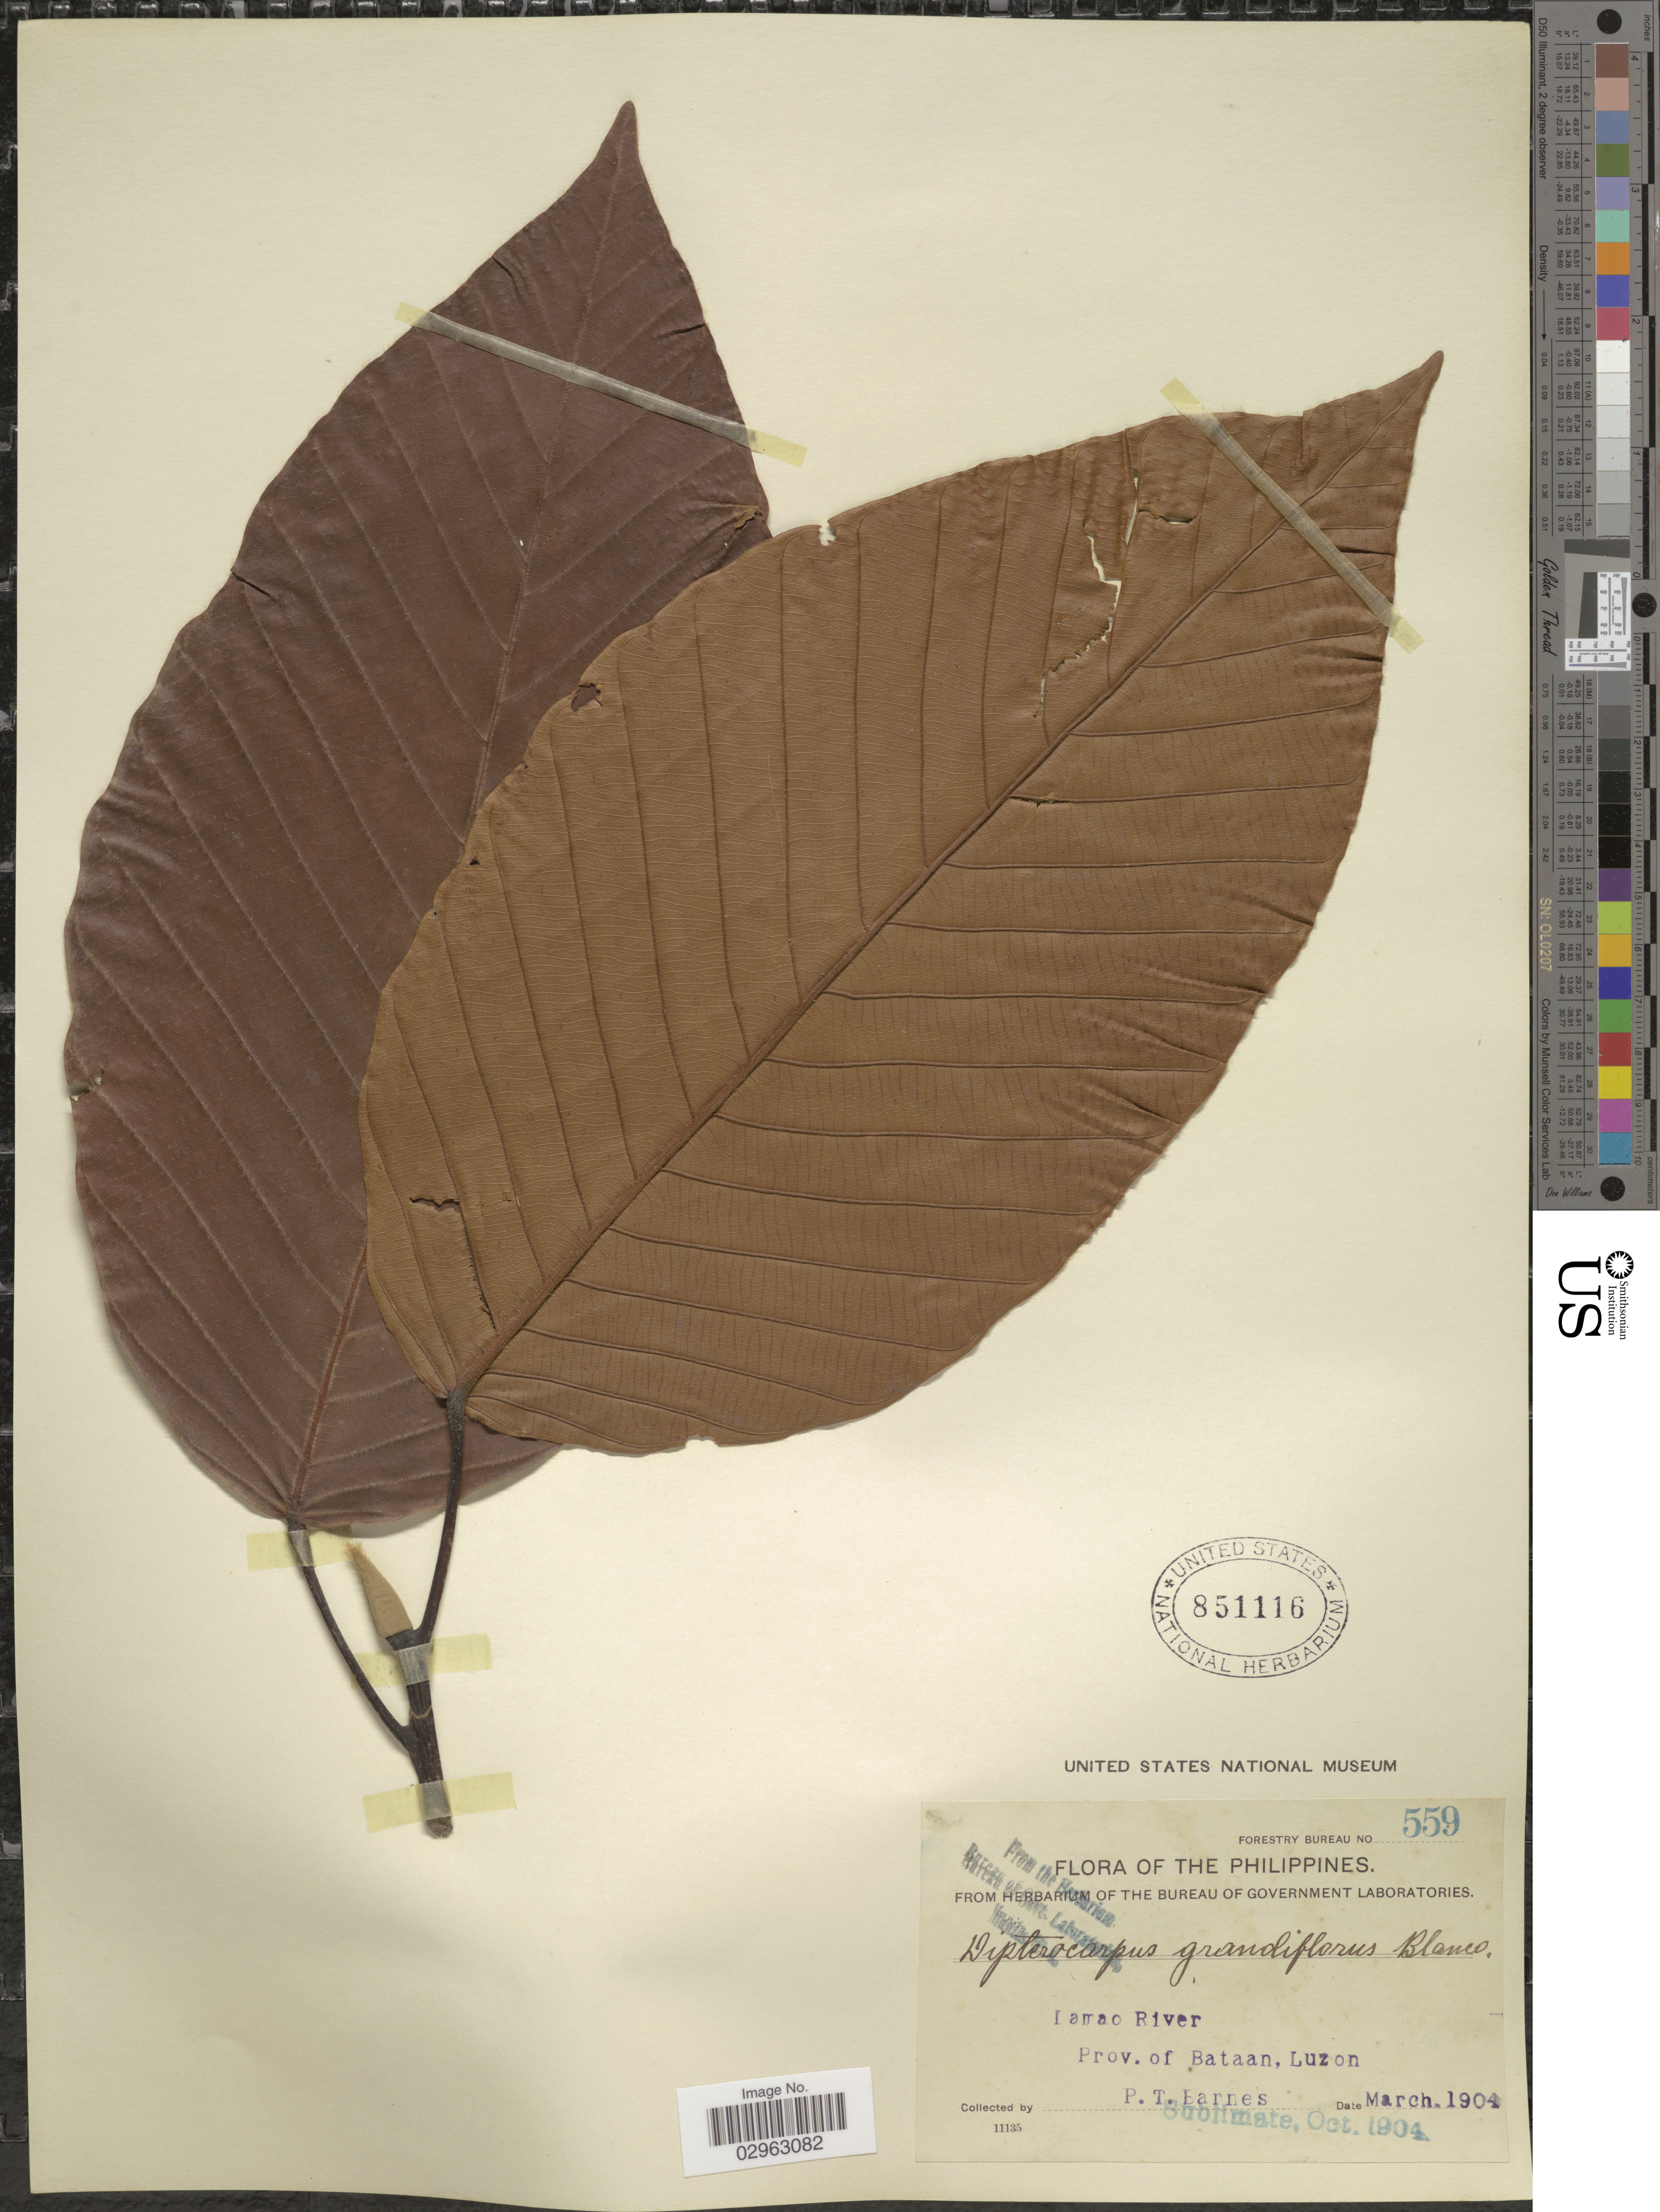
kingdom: Plantae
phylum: Tracheophyta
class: Magnoliopsida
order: Malvales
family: Dipterocarpaceae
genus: Dipterocarpus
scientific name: Dipterocarpus grandiflorus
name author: (Blanco) Blanco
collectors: P. Barnes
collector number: Forestry Bureau559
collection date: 1904-03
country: Philippines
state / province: Central Luzon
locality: Lamao River, Prov. of Bataan, Luzon.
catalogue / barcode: US 851116